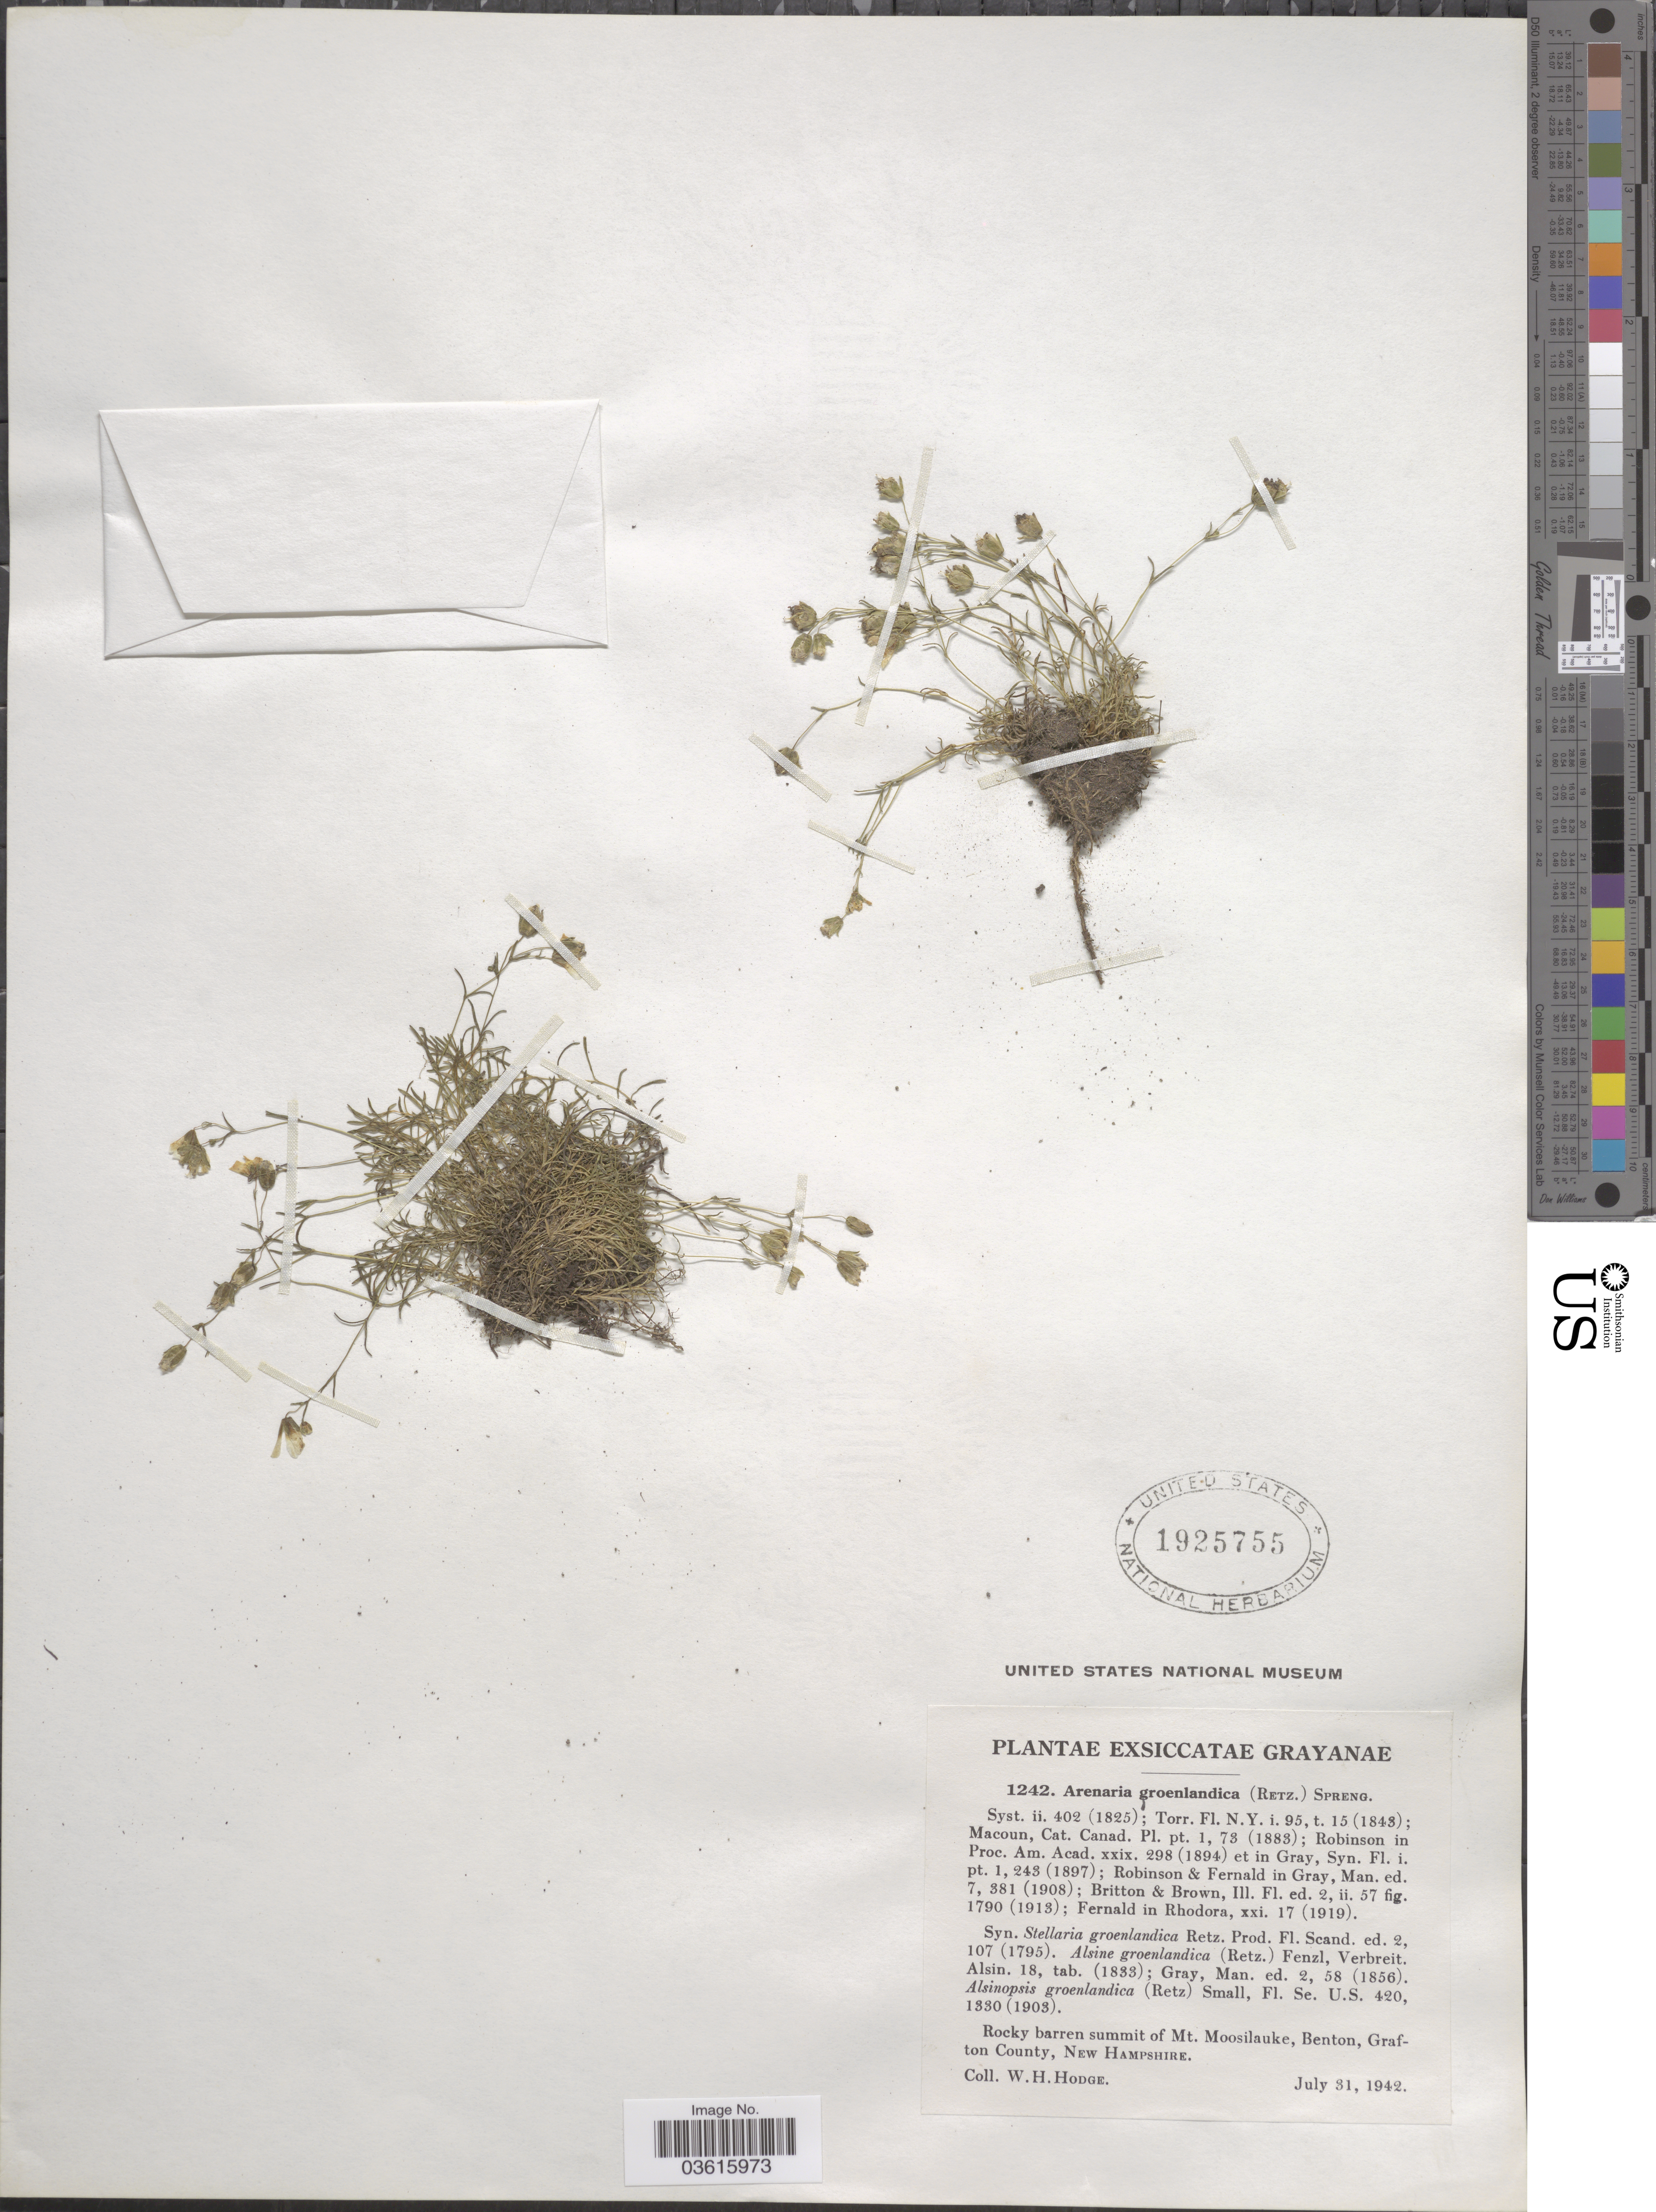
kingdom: Plantae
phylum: Tracheophyta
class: Magnoliopsida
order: Caryophyllales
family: Caryophyllaceae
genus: Minuartia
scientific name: Minuartia groenlandica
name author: (Retz.) Ostenf.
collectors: W. Hodge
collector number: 1242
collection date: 1942-07-31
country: United States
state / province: New Hampshire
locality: Rocky barren summit of Mt. Moosilauke, Benton, Grafton County.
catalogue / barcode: US 1925755